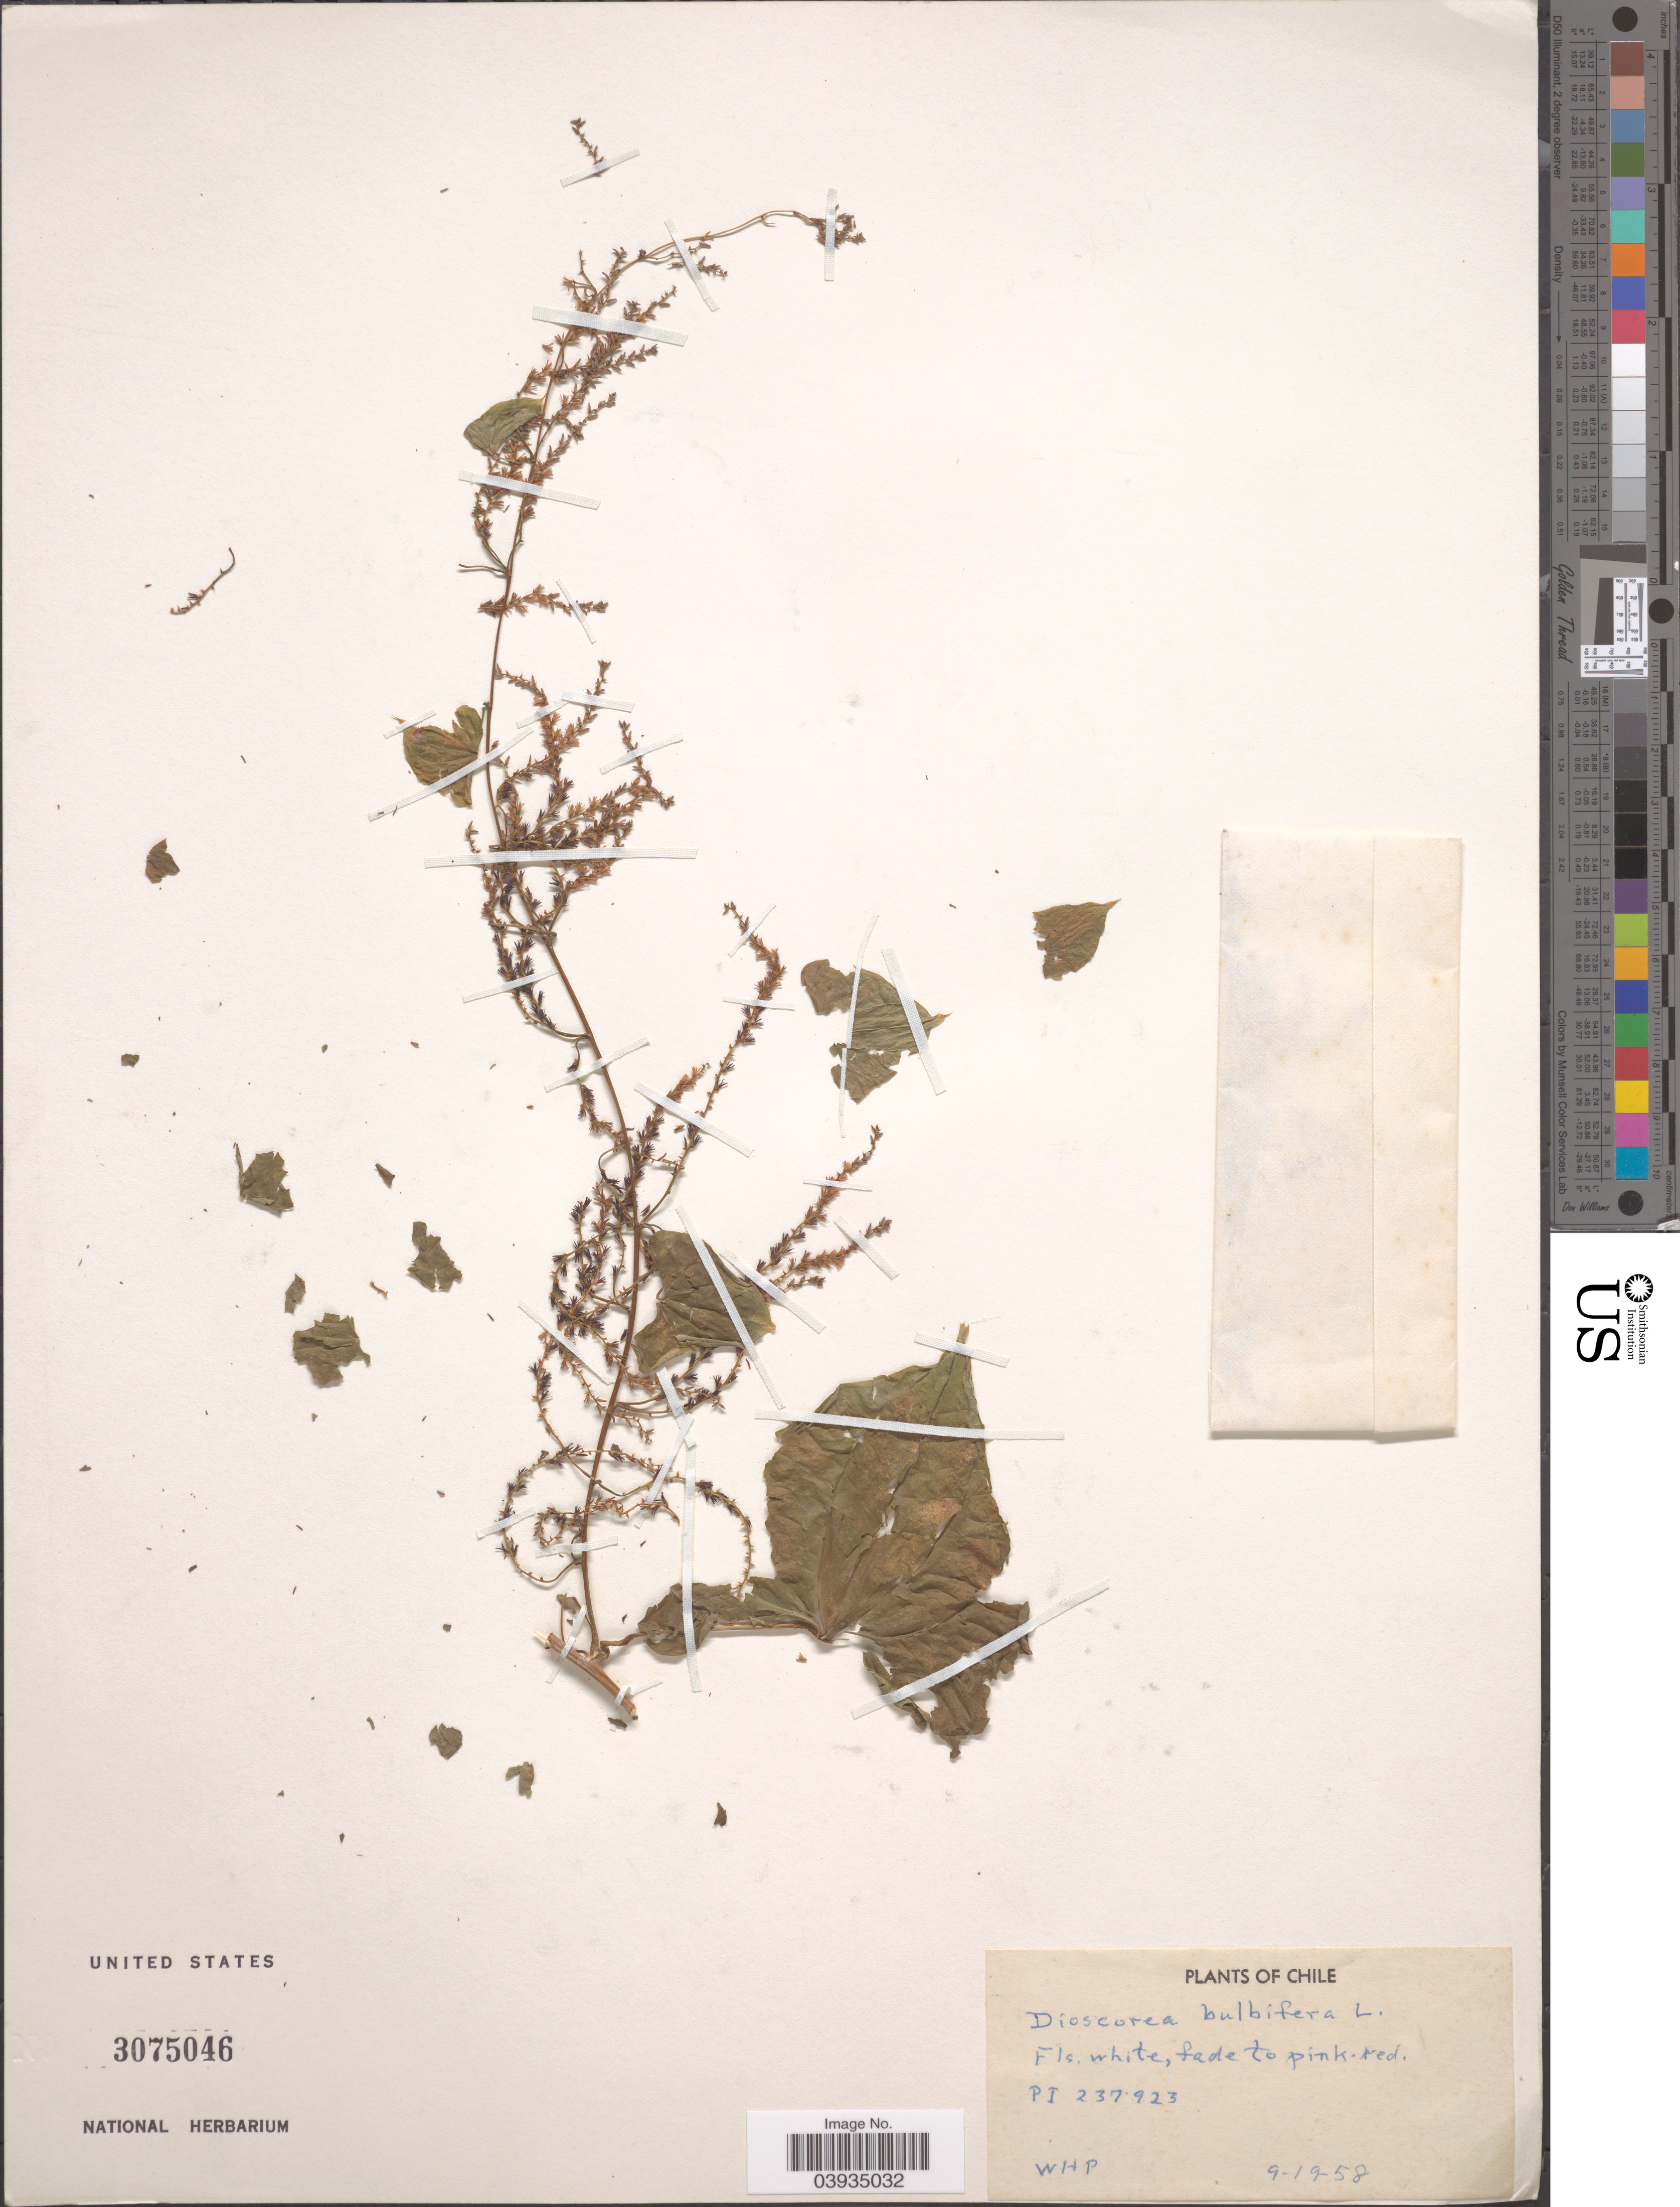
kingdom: Plantae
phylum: Tracheophyta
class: Liliopsida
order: Dioscoreales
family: Dioscoreaceae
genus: Dioscorea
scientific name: Dioscorea bulbifera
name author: L.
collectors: W. H. P.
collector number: PI 237923?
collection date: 1958-09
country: Chile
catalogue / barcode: US 3075046